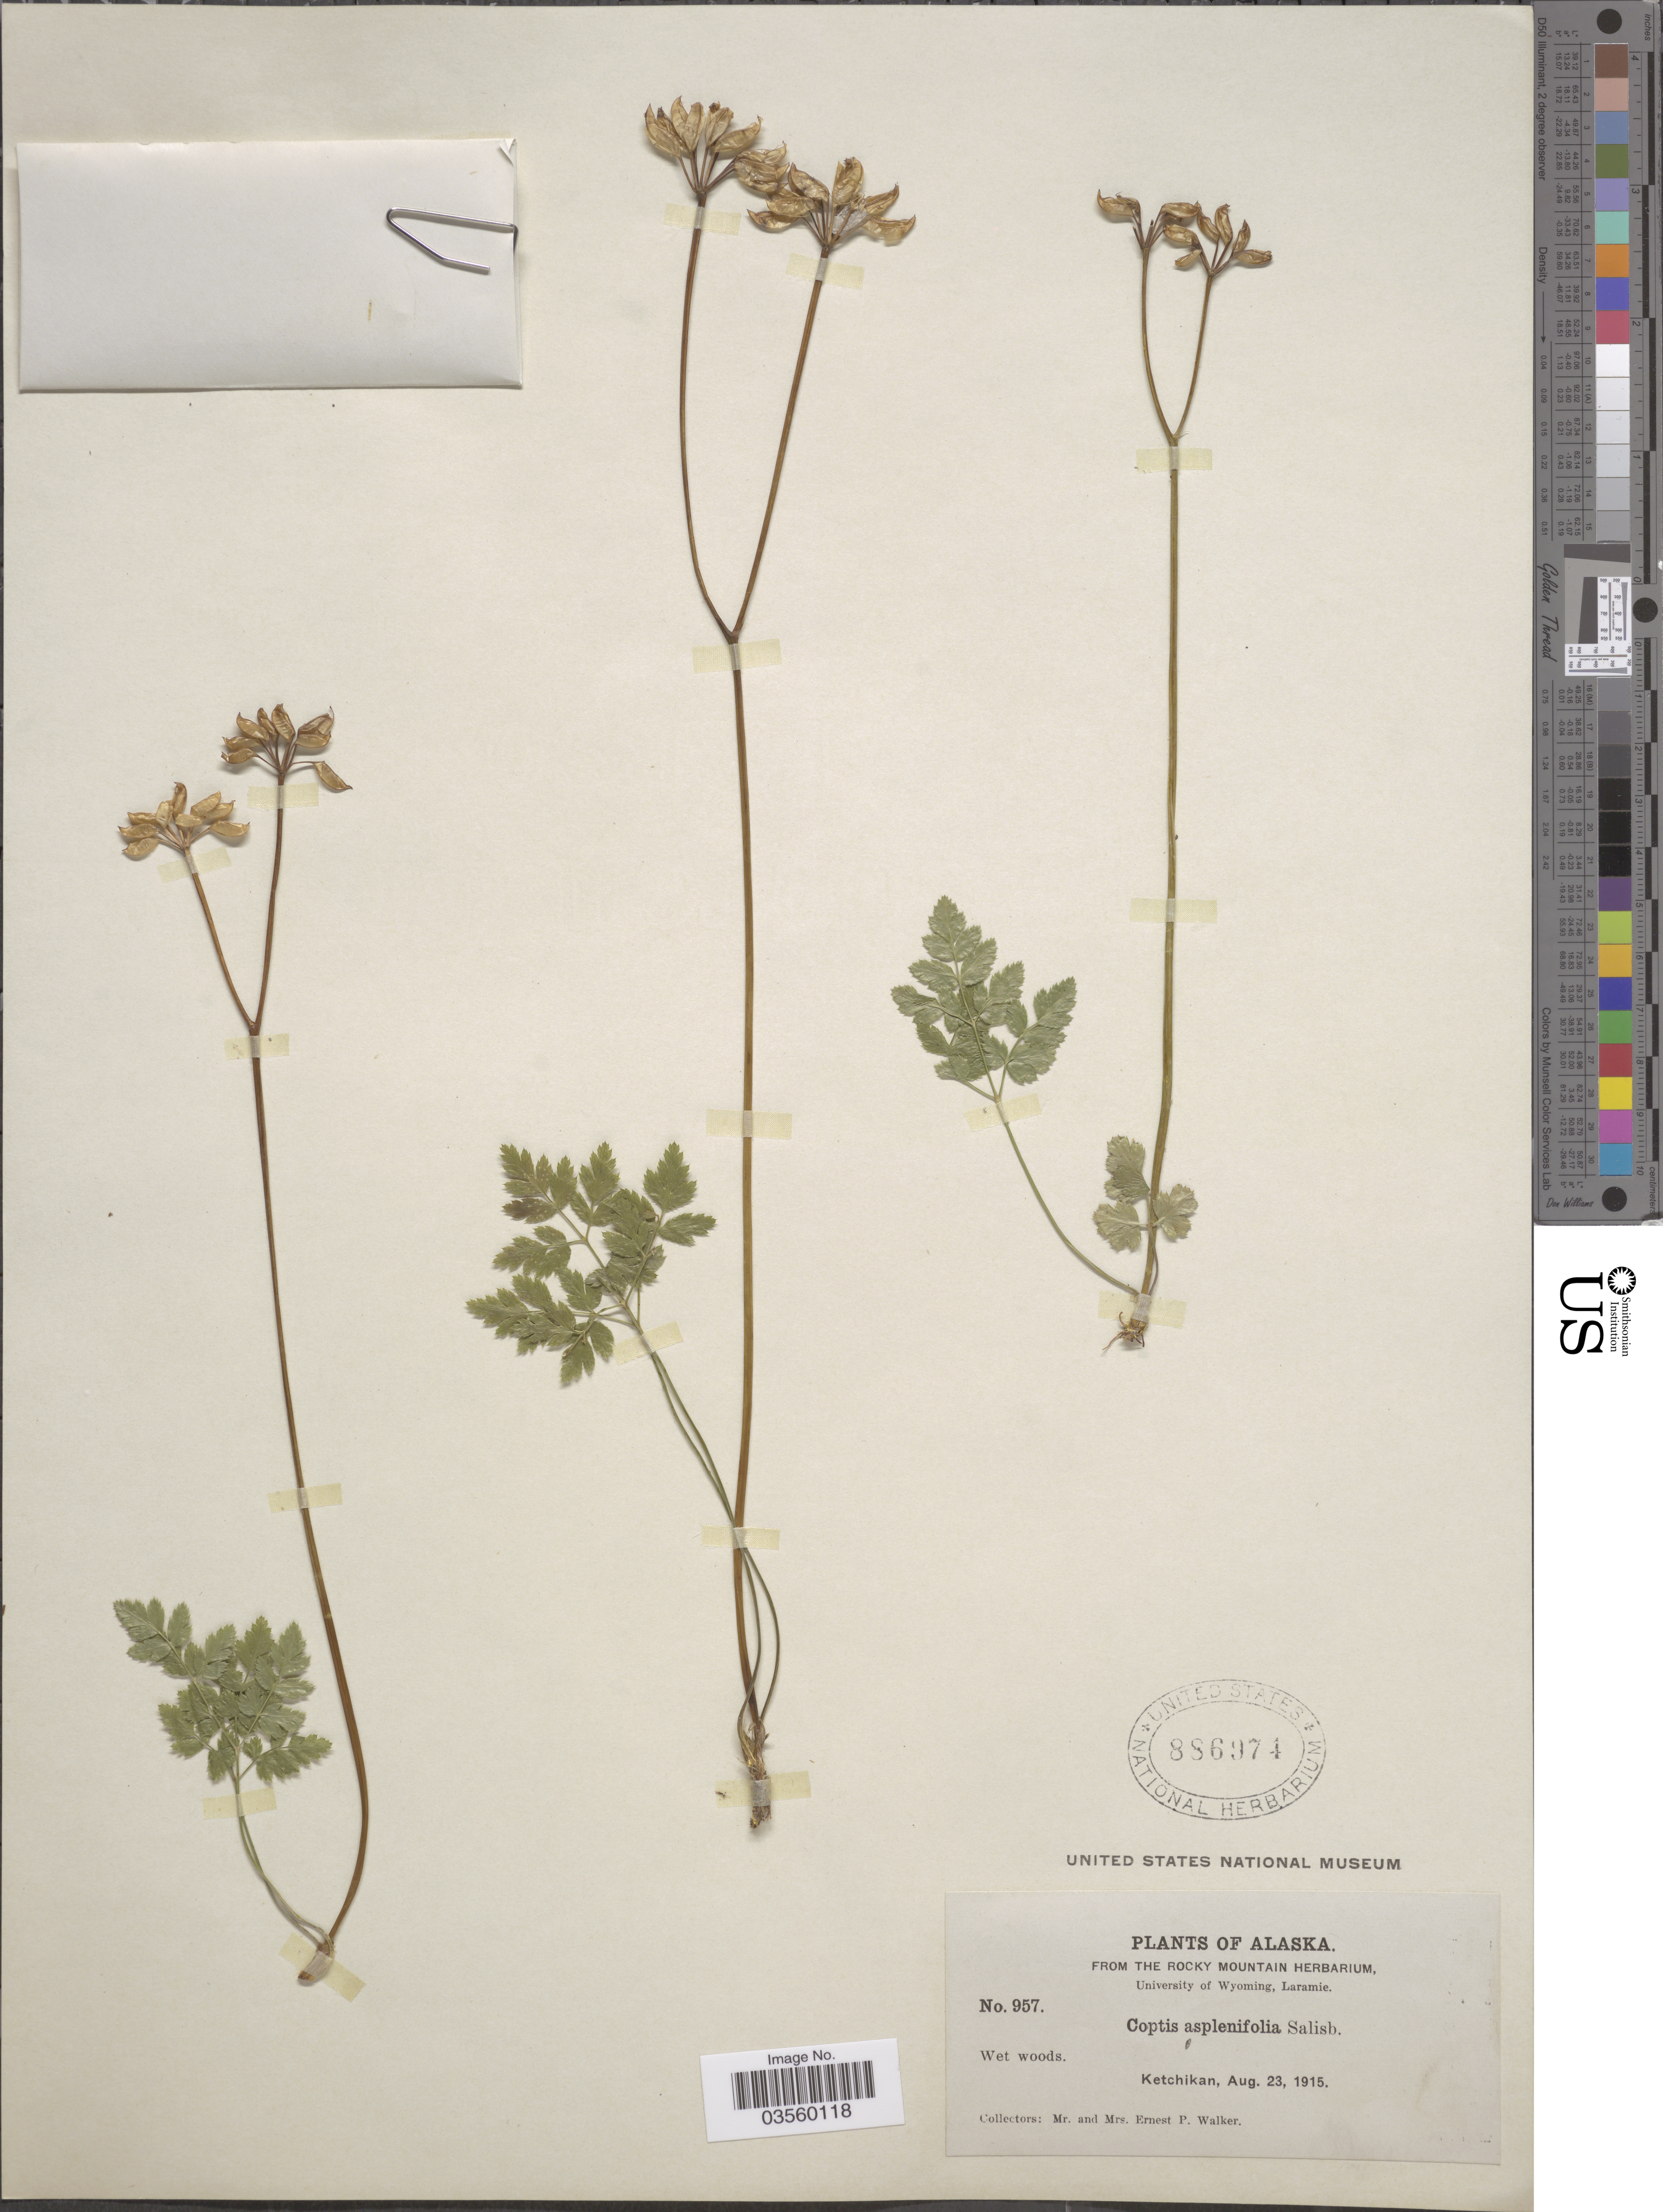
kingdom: Plantae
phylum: Tracheophyta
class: Magnoliopsida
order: Ranunculales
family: Ranunculaceae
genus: Coptis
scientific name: Coptis asplenifolia ined ?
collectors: E. P. Walker & E. Walker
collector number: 957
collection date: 1915-08-23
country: United States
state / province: Alaska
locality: Ketchikan.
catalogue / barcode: US 886974